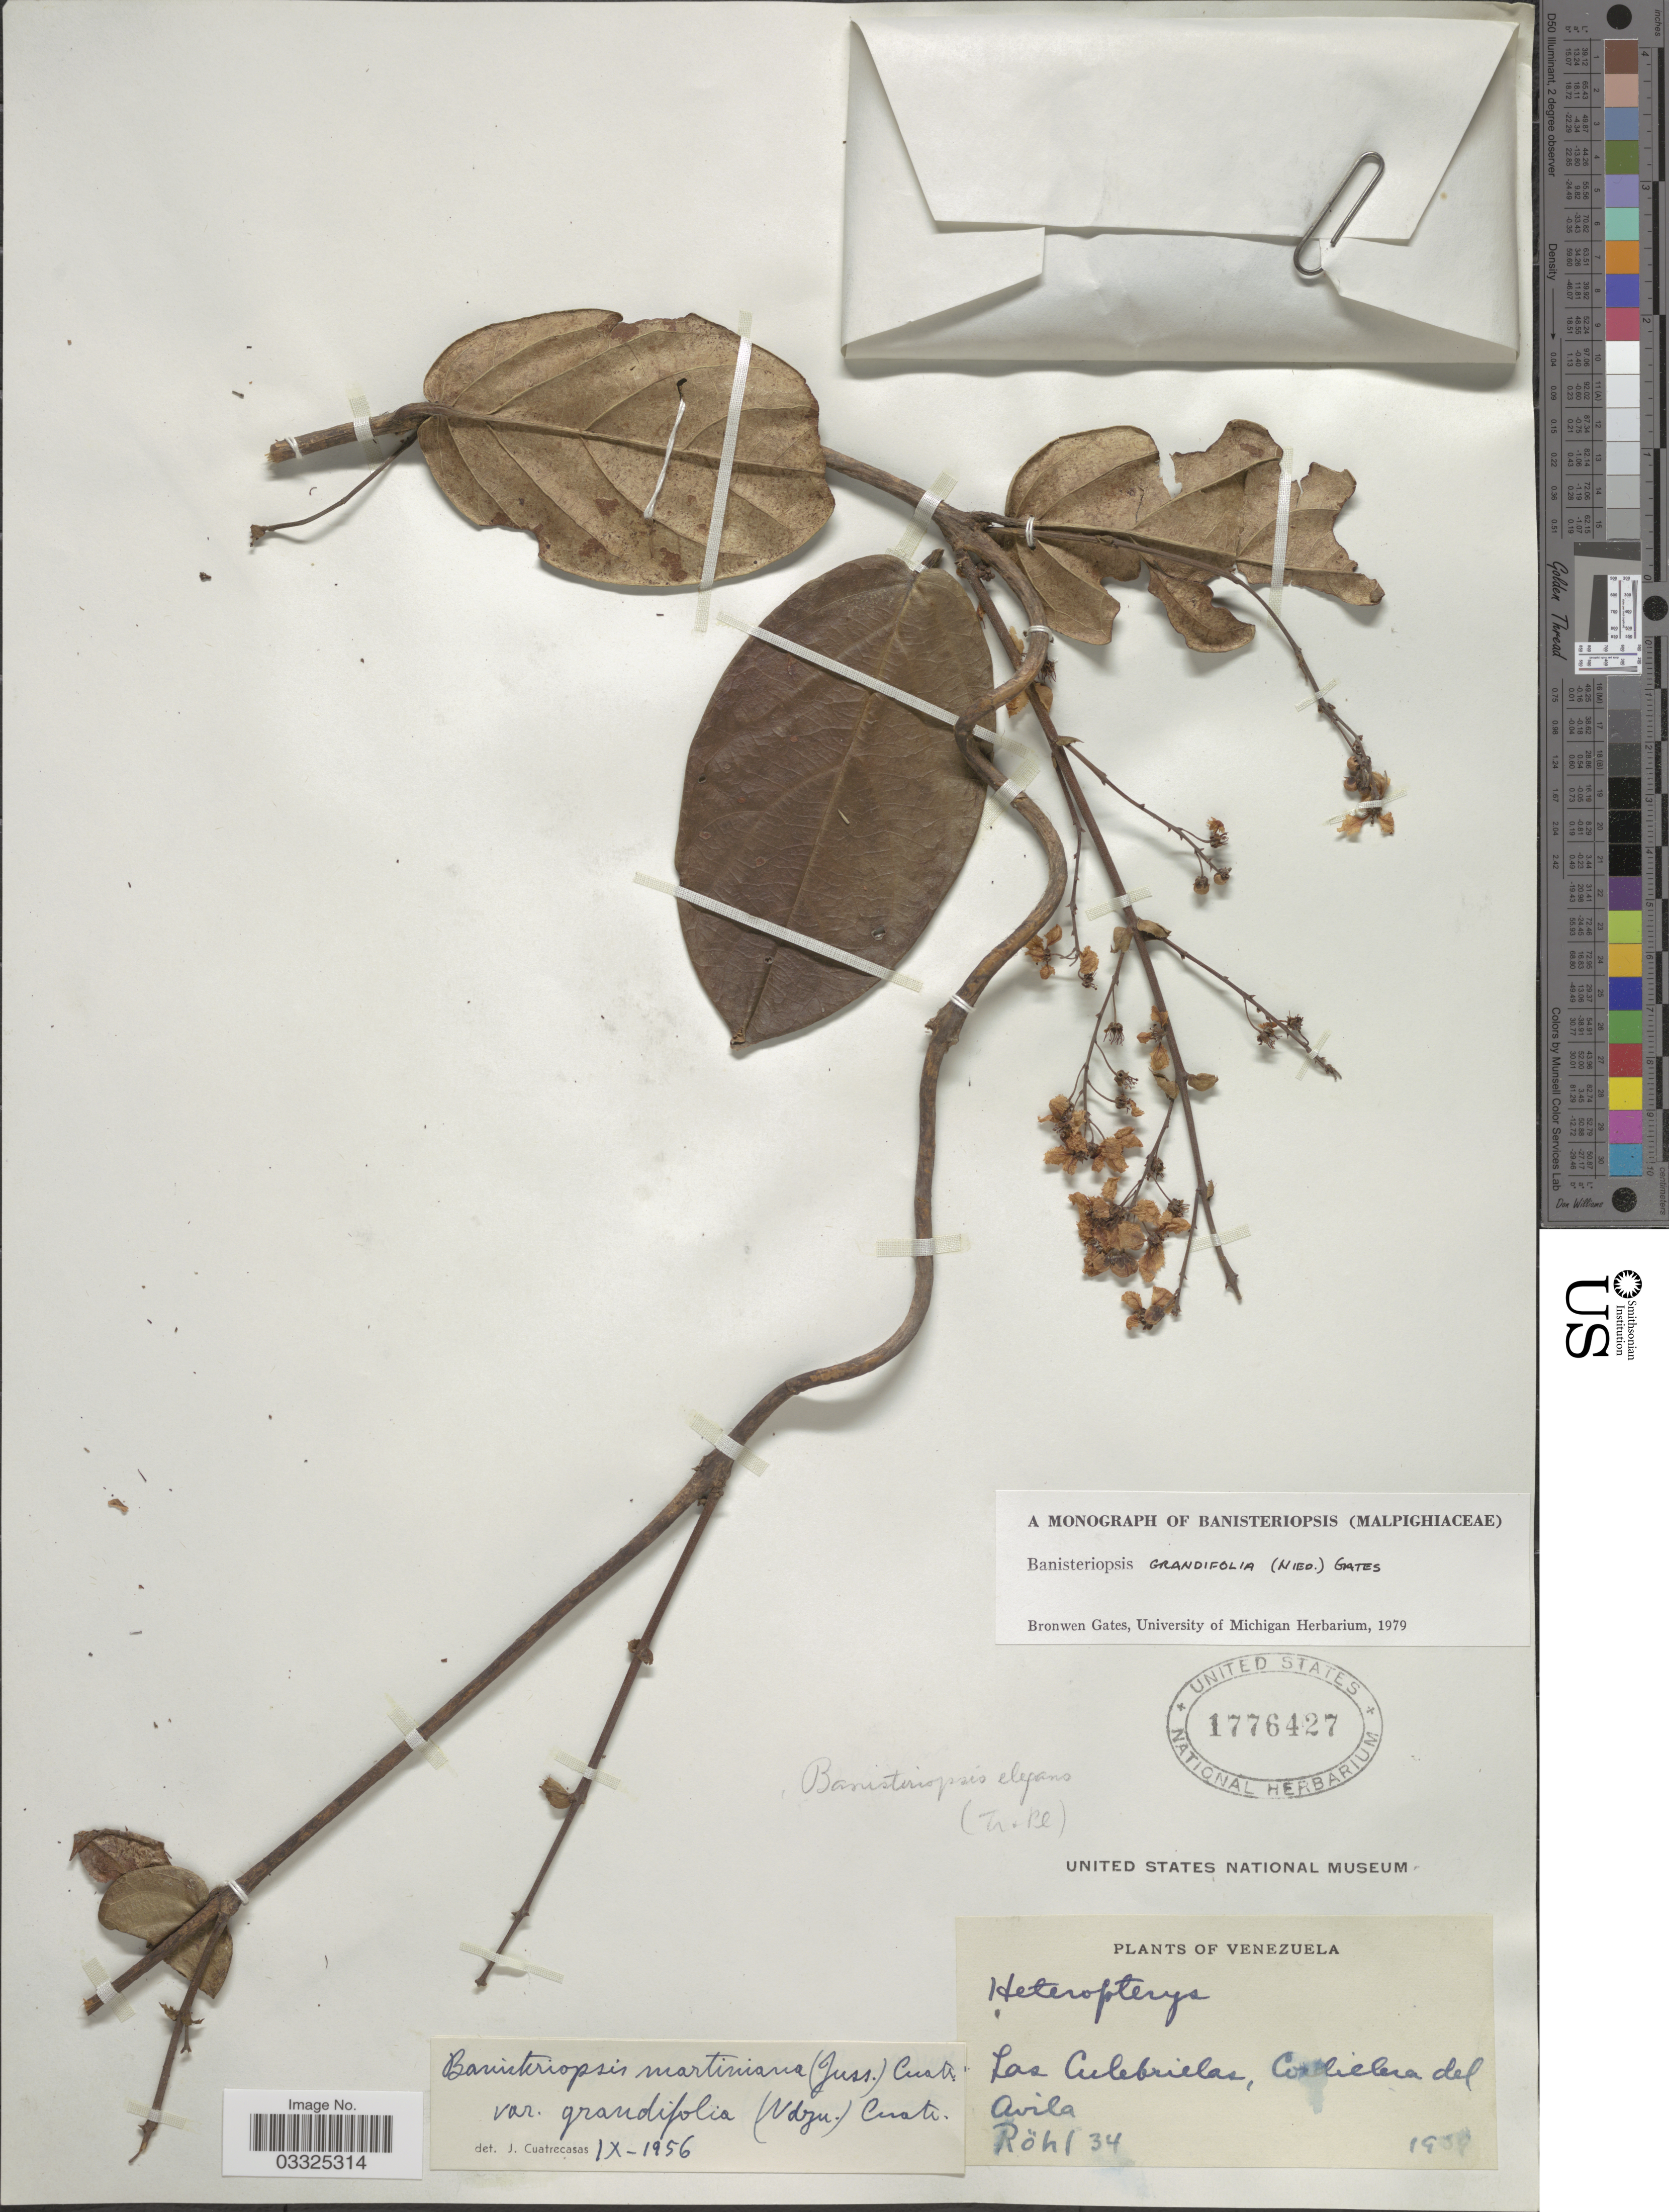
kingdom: Plantae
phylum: Tracheophyta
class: Magnoliopsida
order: Malpighiales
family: Malpighiaceae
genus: Banisteriopsis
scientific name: Banisteriopsis grandifolia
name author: (Nied.) B. Gates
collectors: Röhl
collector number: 34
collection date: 1939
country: Venezuela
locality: Las Culebrielas, Cordillera del Avila.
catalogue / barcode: US 1776427